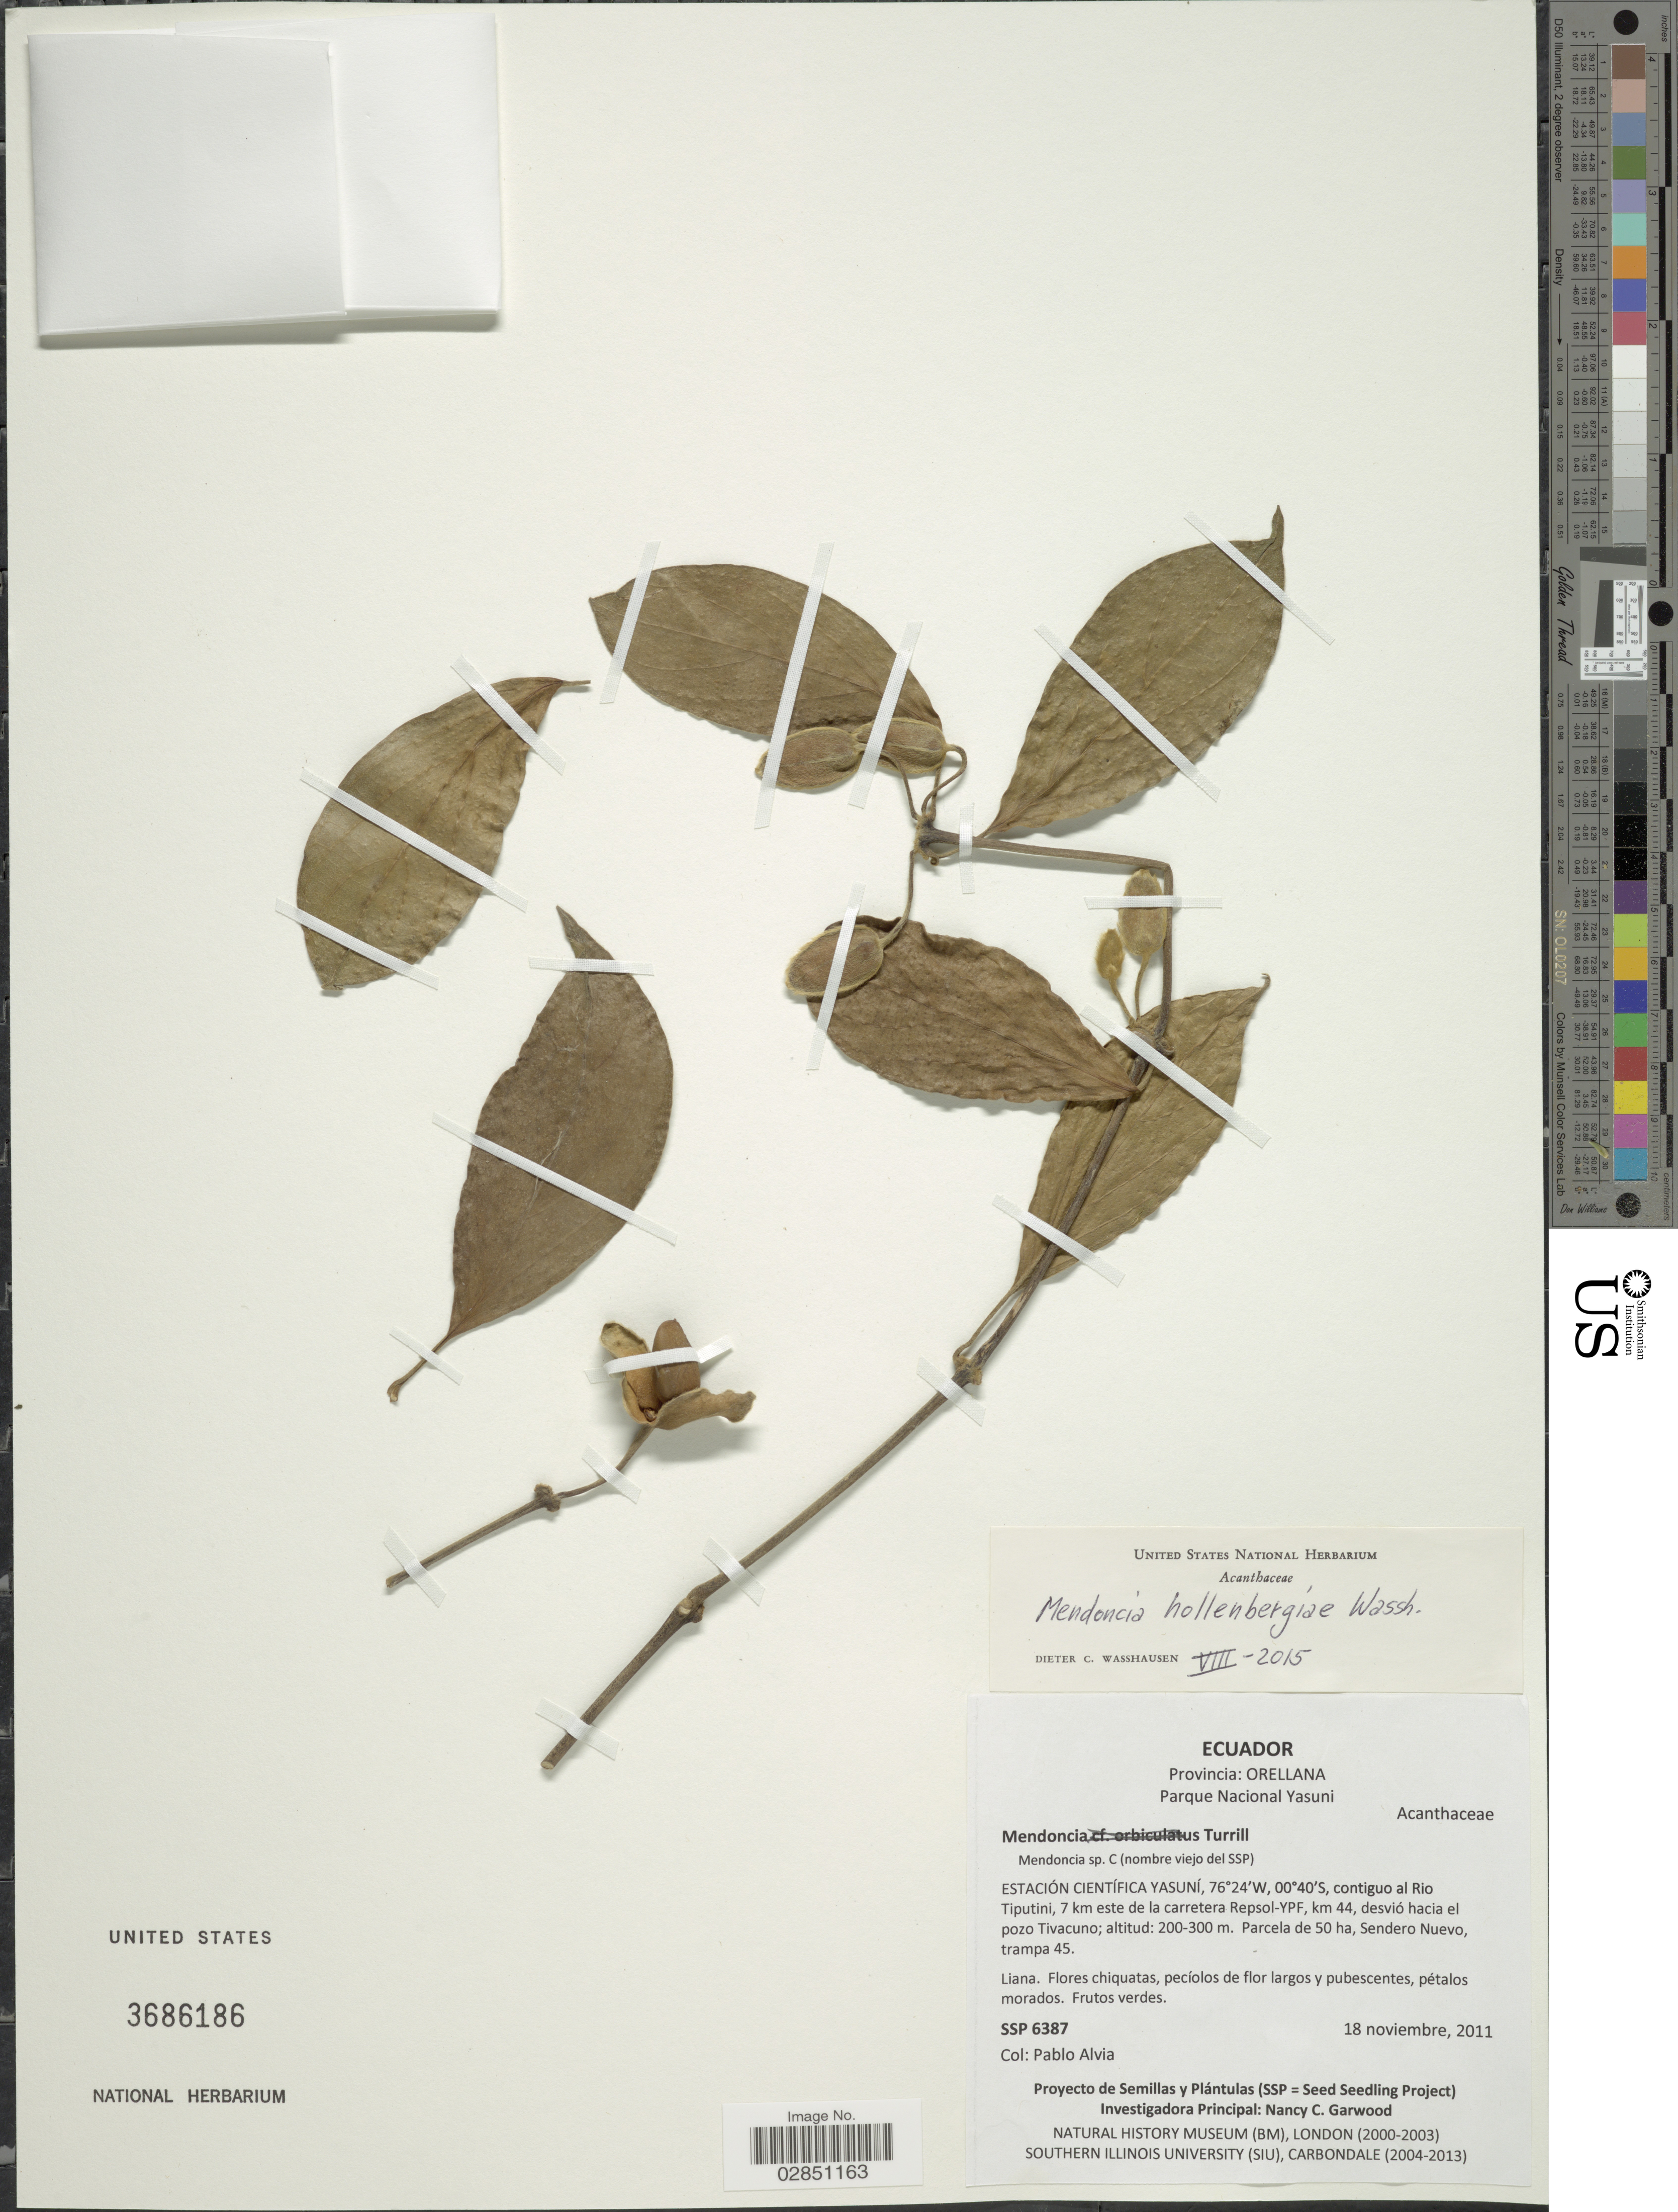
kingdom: Plantae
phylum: Tracheophyta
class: Magnoliopsida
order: Lamiales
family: Acanthaceae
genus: Mendoncia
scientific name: Mendoncia hollenbergiae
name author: Wassh.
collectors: P. Alvia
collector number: SSP6387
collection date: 2011-11-18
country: Ecuador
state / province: Orellana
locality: Parque Nacional Yasuni. Estación Científica Yasuní, contiguo al Rio Tiputini, 7 km este de la carretera Repsol-YPF, km 44, desvió hacia el pozo Tivacuno.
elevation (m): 200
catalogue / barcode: US 3686186